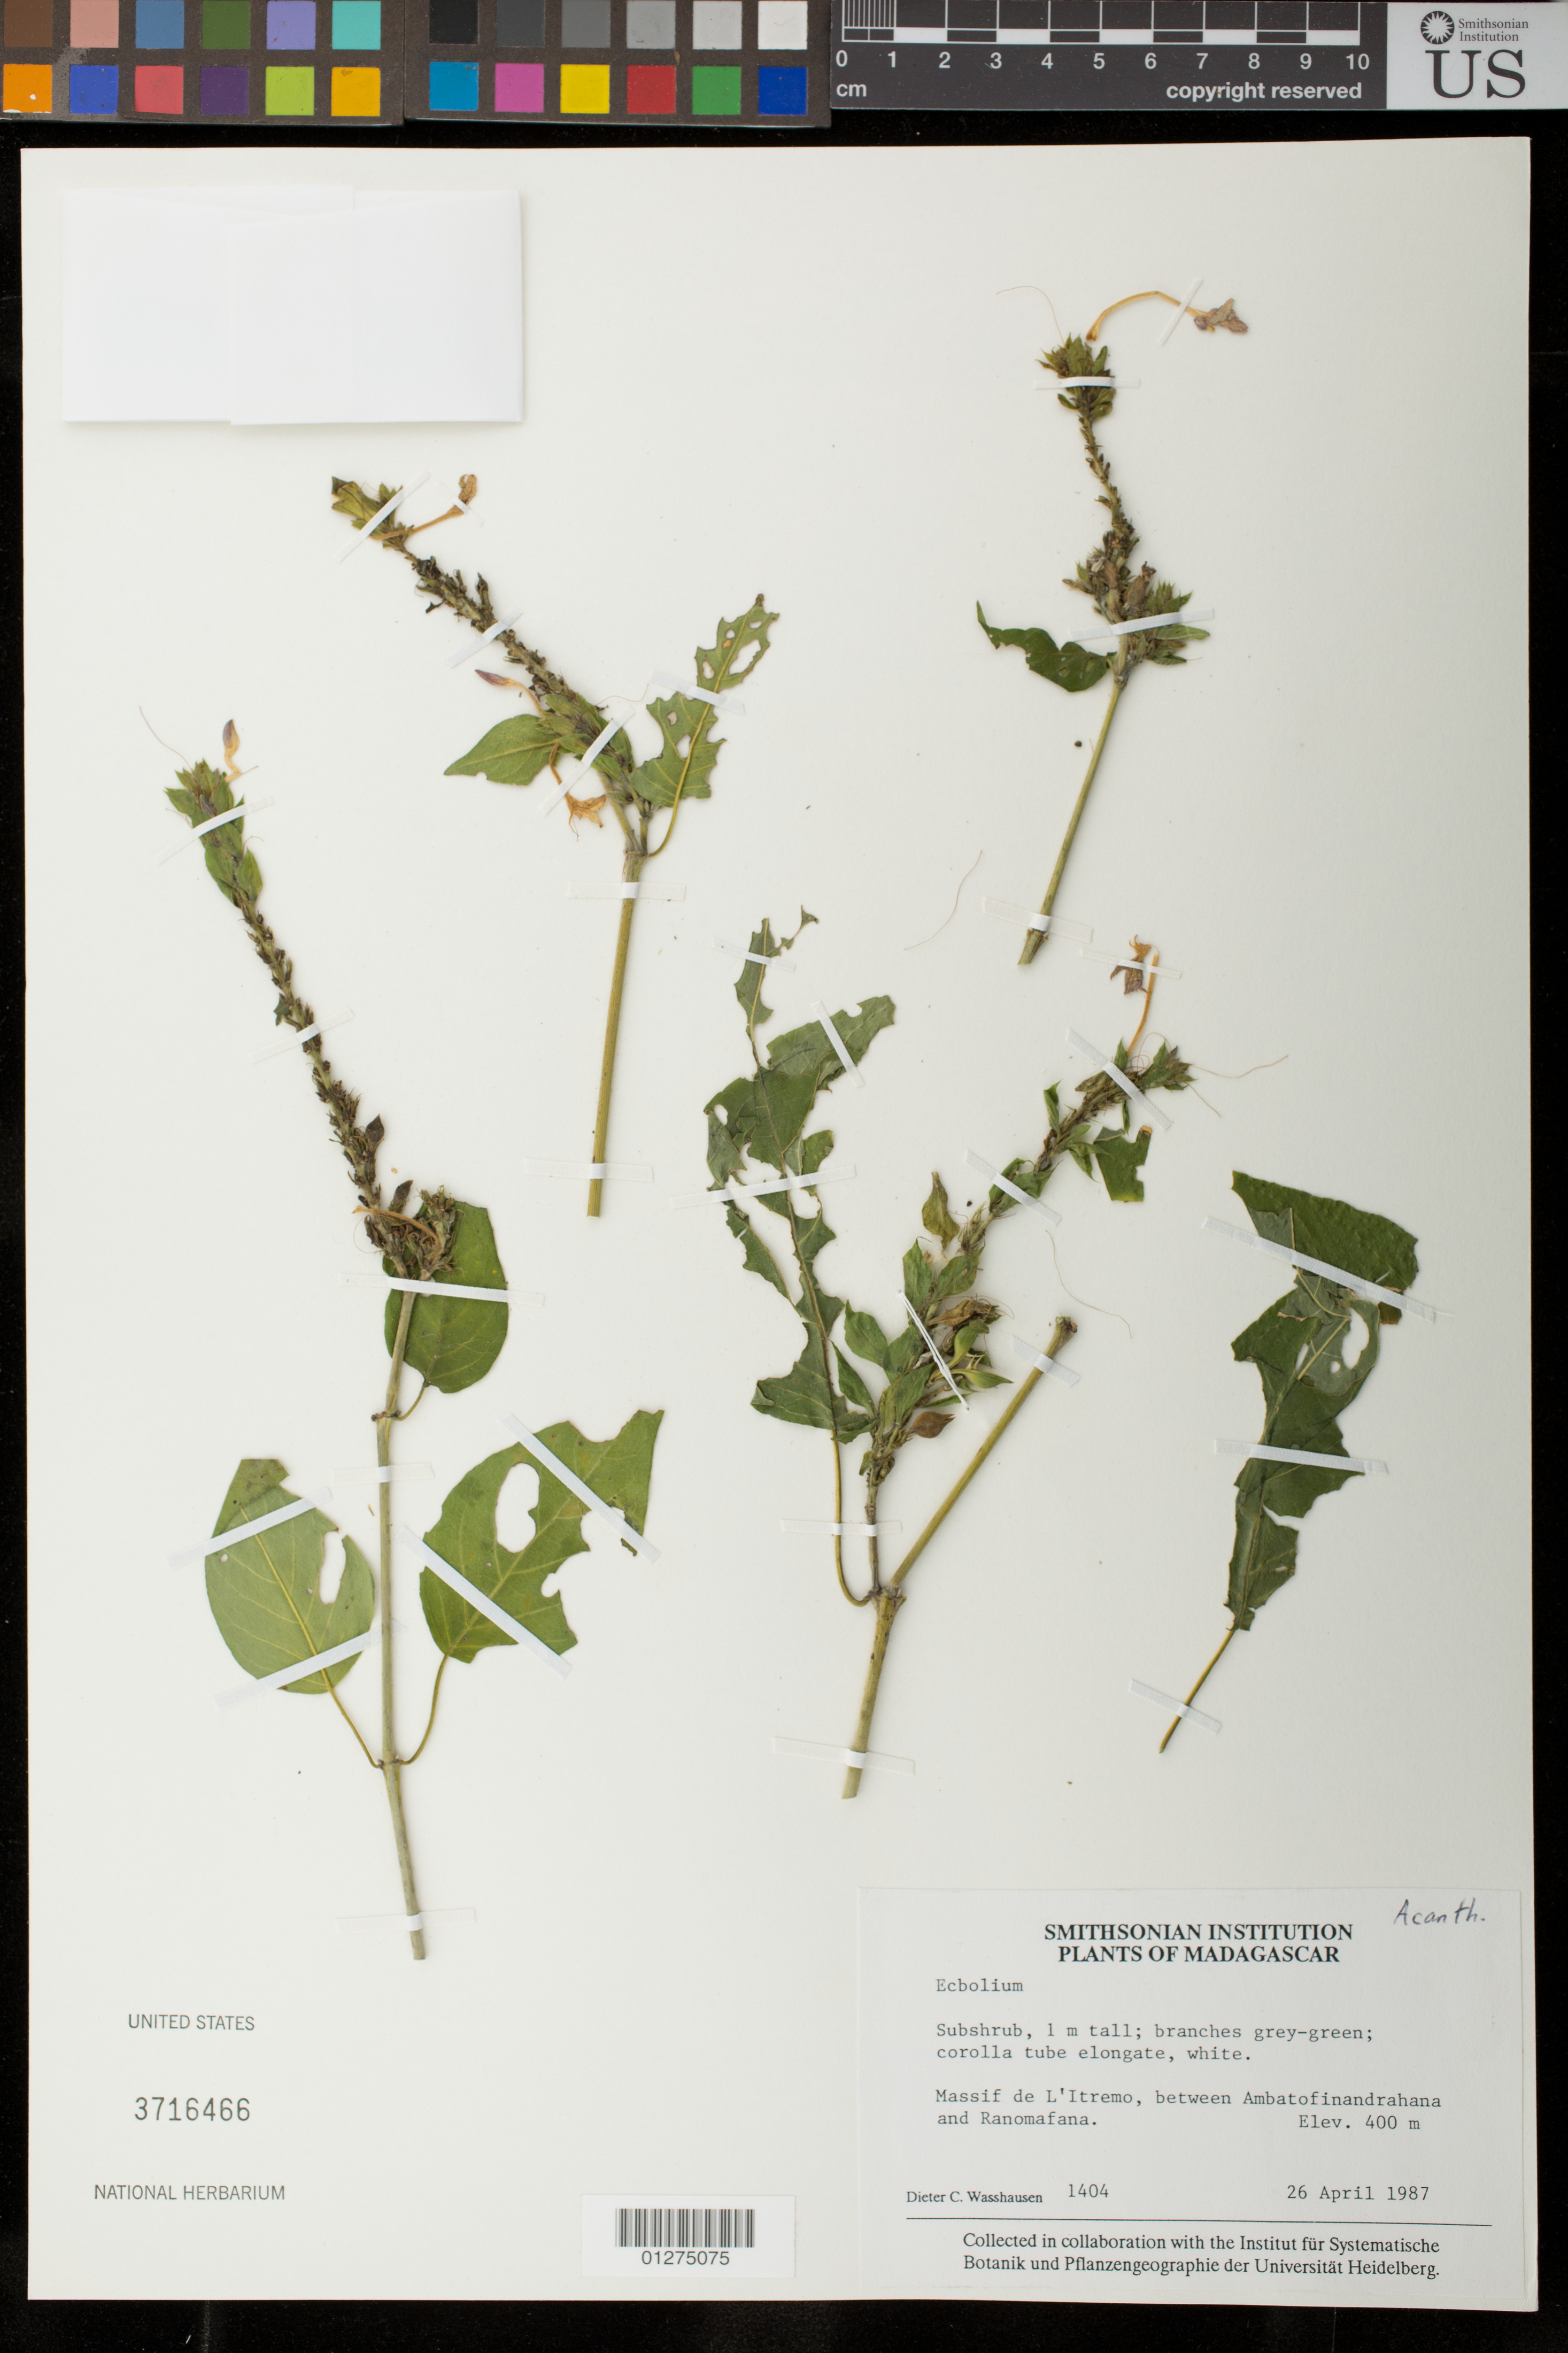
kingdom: Plantae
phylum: Tracheophyta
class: Magnoliopsida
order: Lamiales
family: Acanthaceae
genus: Ecbolium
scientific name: Ecbolium sp.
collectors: D. C. Wasshausen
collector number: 1404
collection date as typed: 26 Apr 1987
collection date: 1987-04-26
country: Madagascar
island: Madagascar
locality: Massif de L'Itremo, between Ambatofinandrahana and Ranomafana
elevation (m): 400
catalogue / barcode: US 3716466